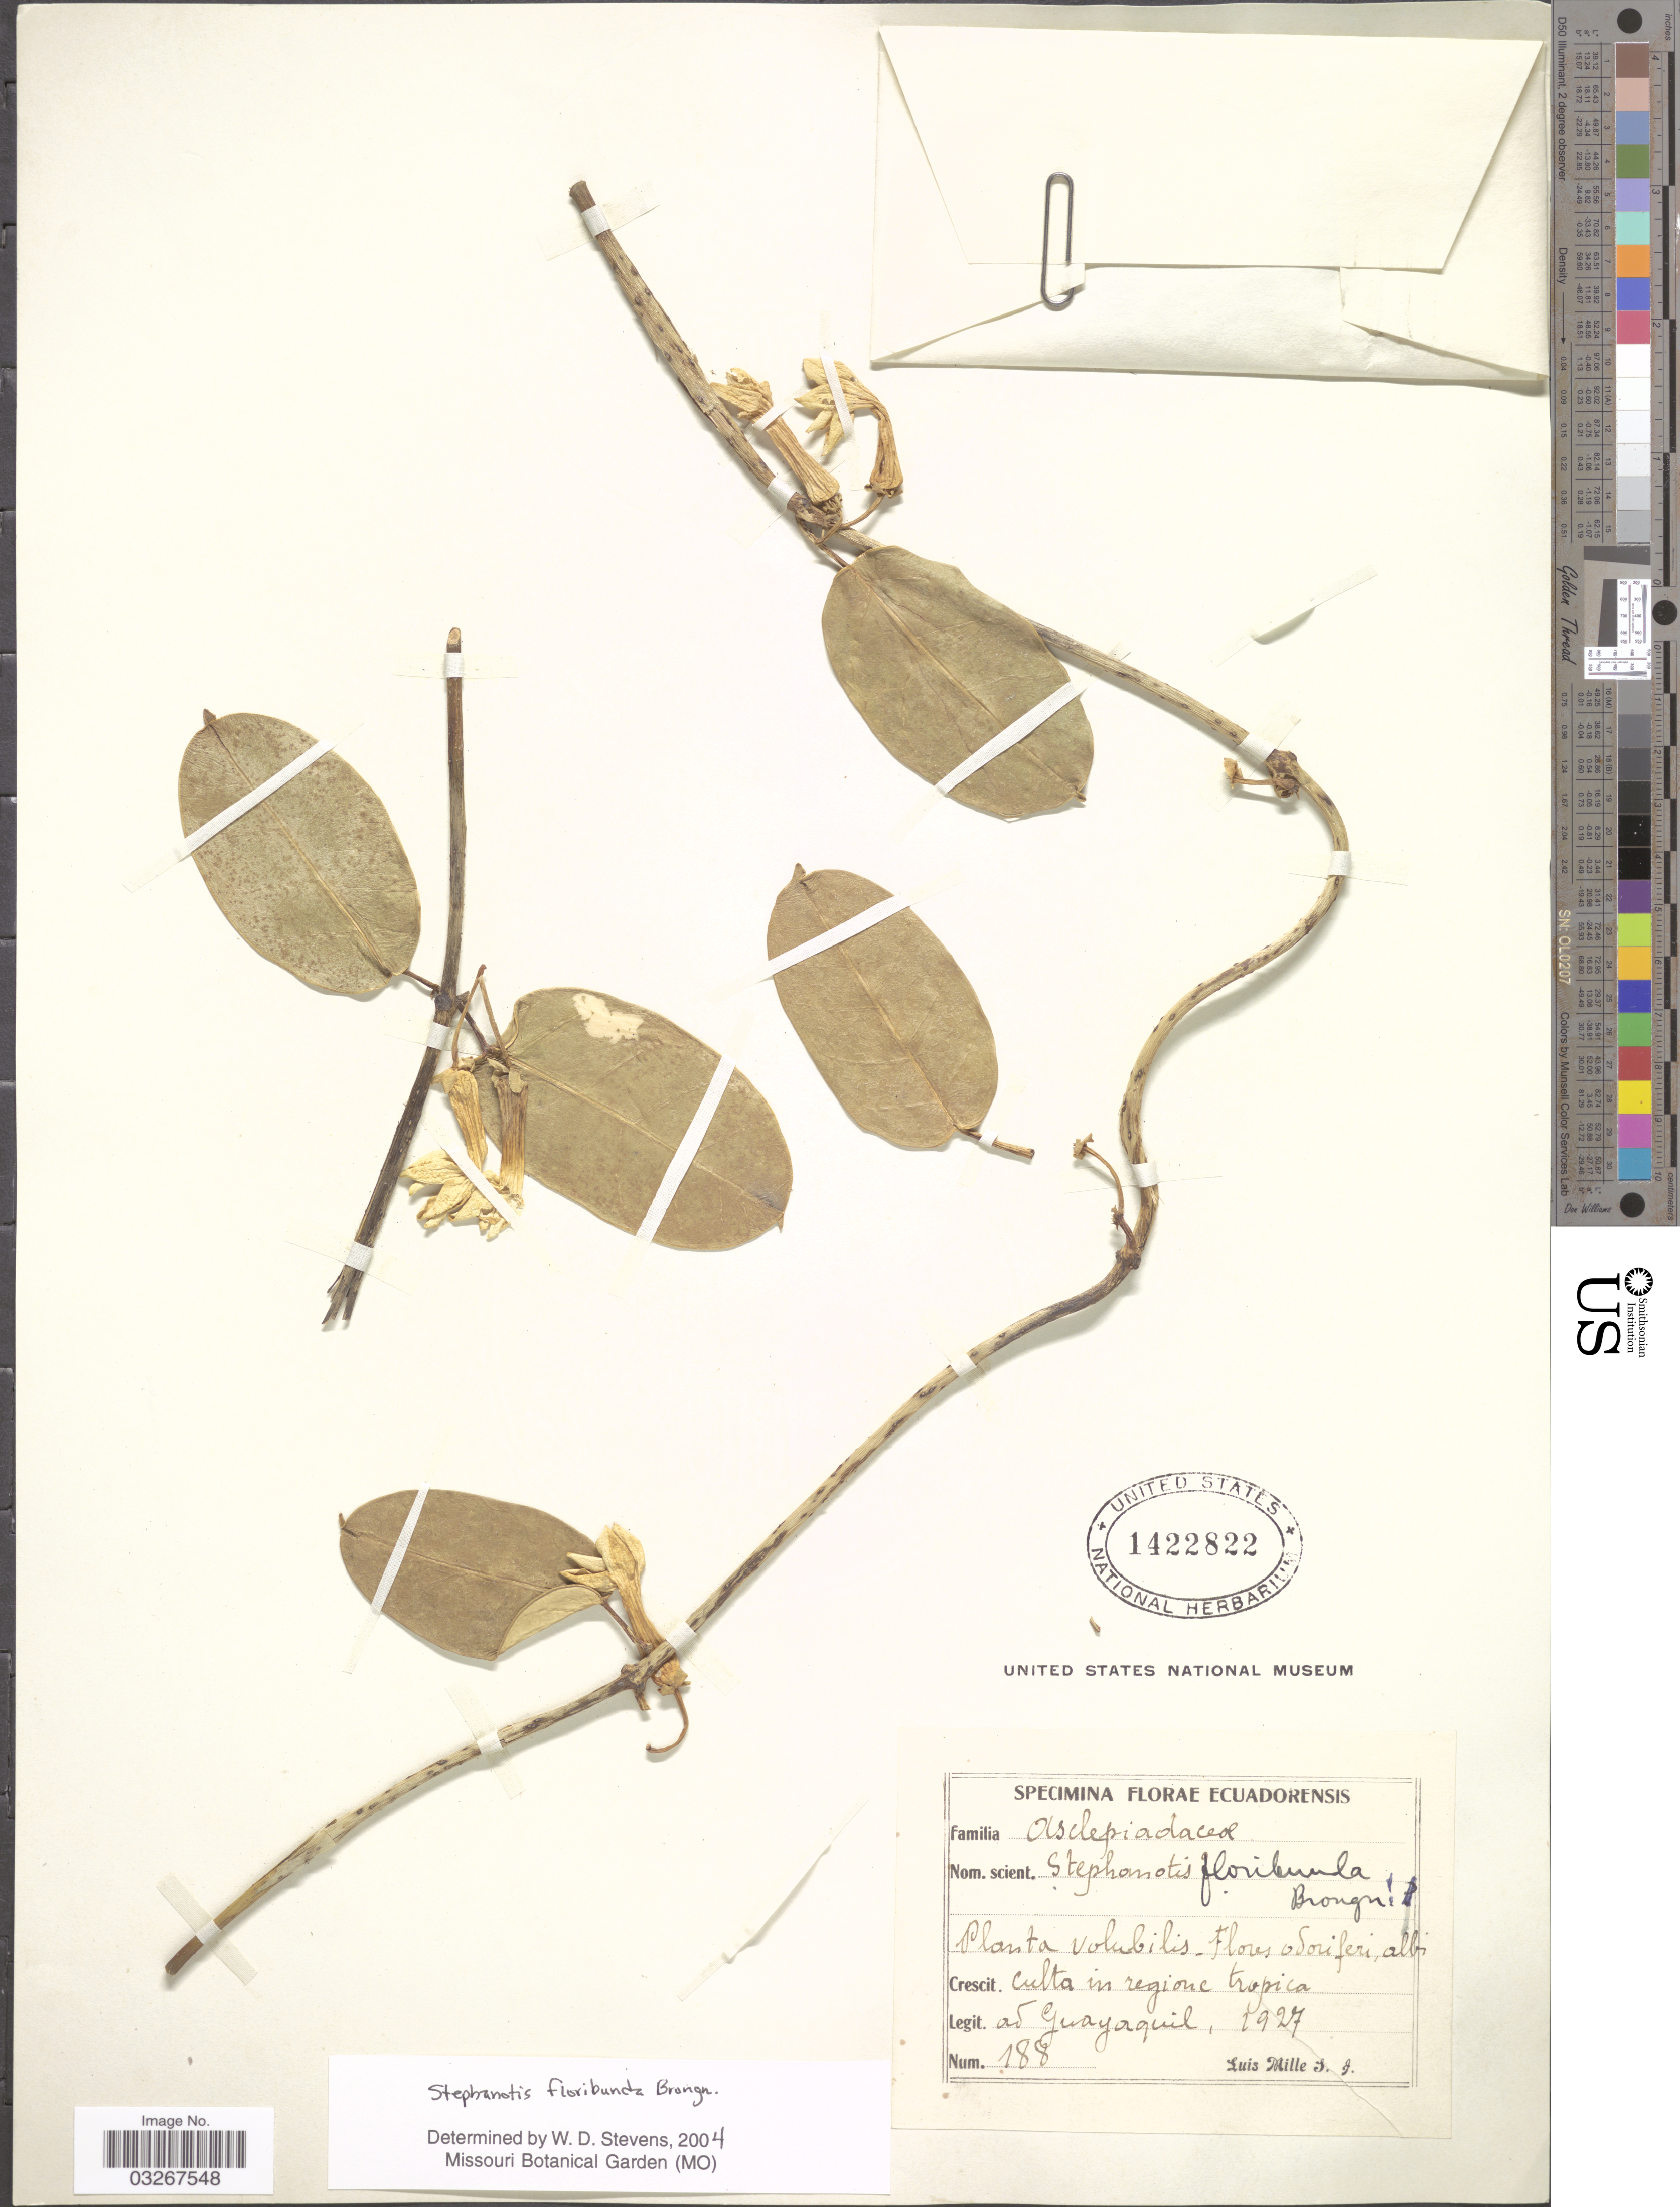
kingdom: Plantae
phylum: Tracheophyta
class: Magnoliopsida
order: Gentianales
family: Apocynaceae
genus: Stephanotis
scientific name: Stephanotis floribunda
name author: Brongn.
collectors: L. Mille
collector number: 188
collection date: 1927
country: Ecuador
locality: Culta in regione tropica, ad Guayaquil.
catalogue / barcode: US 1422822